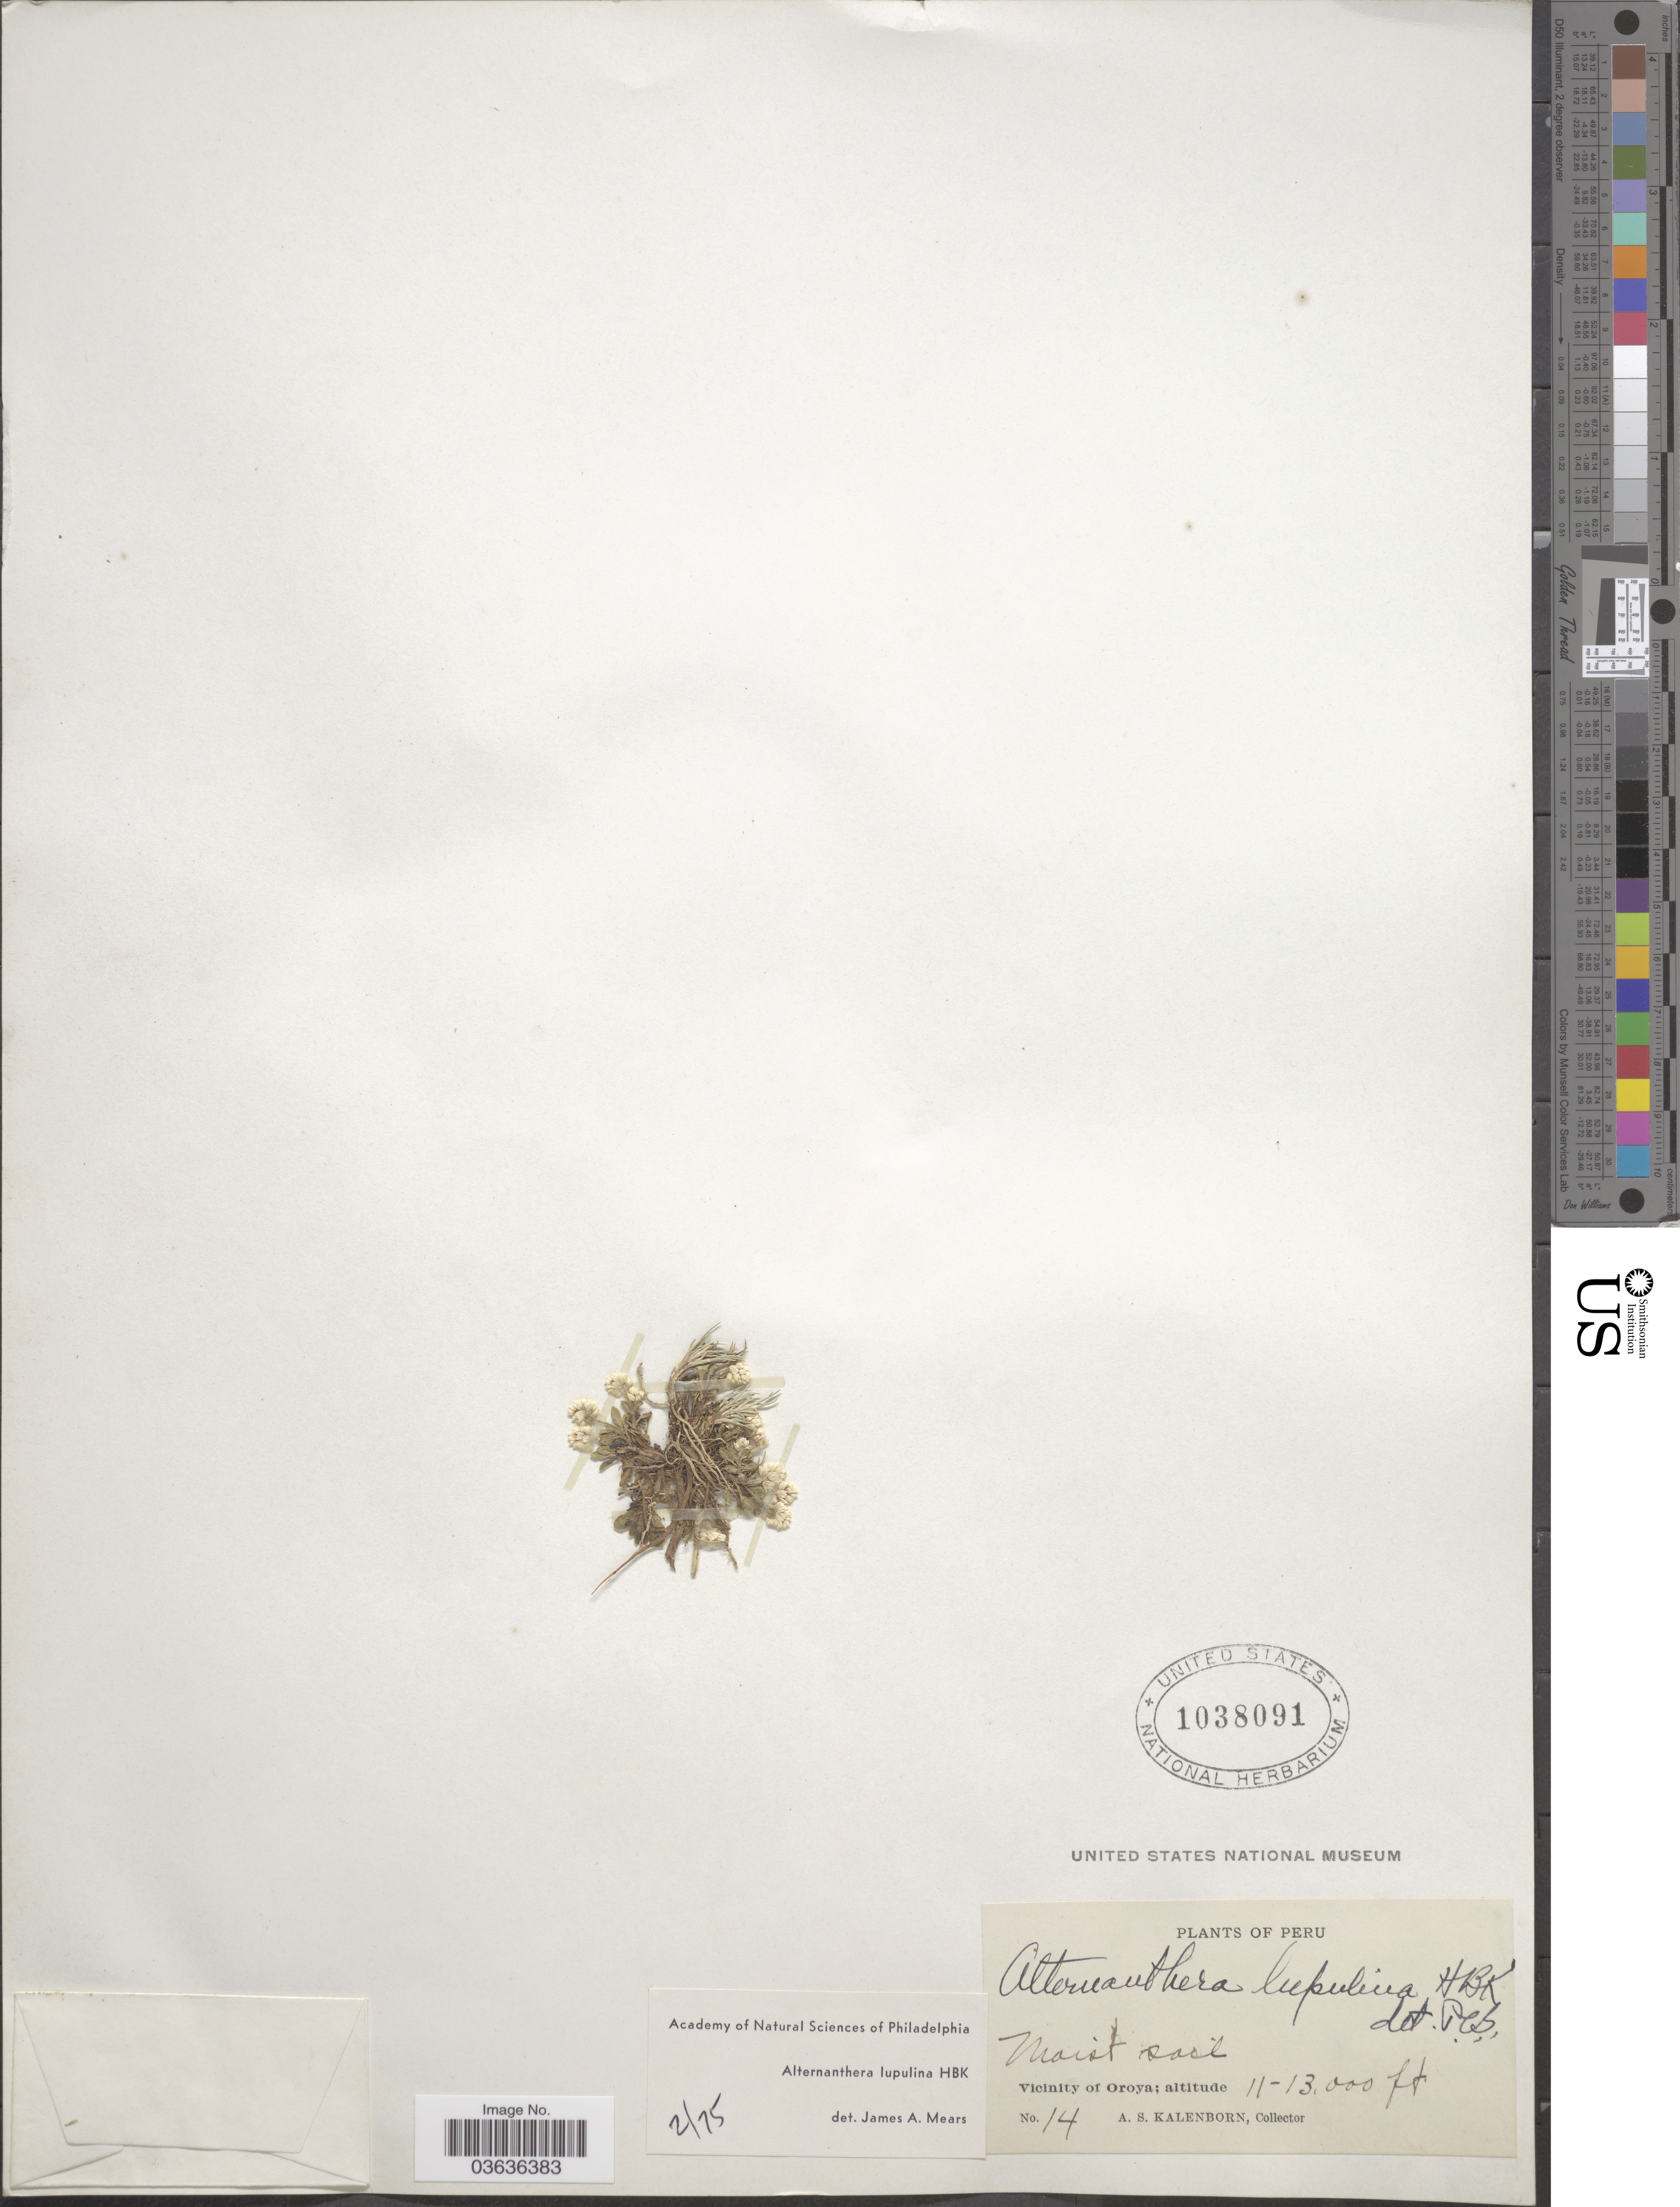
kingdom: Plantae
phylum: Tracheophyta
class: Magnoliopsida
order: Caryophyllales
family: Amaranthaceae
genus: Alternanthera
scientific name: Alternanthera lupulina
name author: Kunth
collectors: A. Kalenborn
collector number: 14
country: Peru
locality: Vicinity of Oroya.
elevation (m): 3353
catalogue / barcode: US 1038091